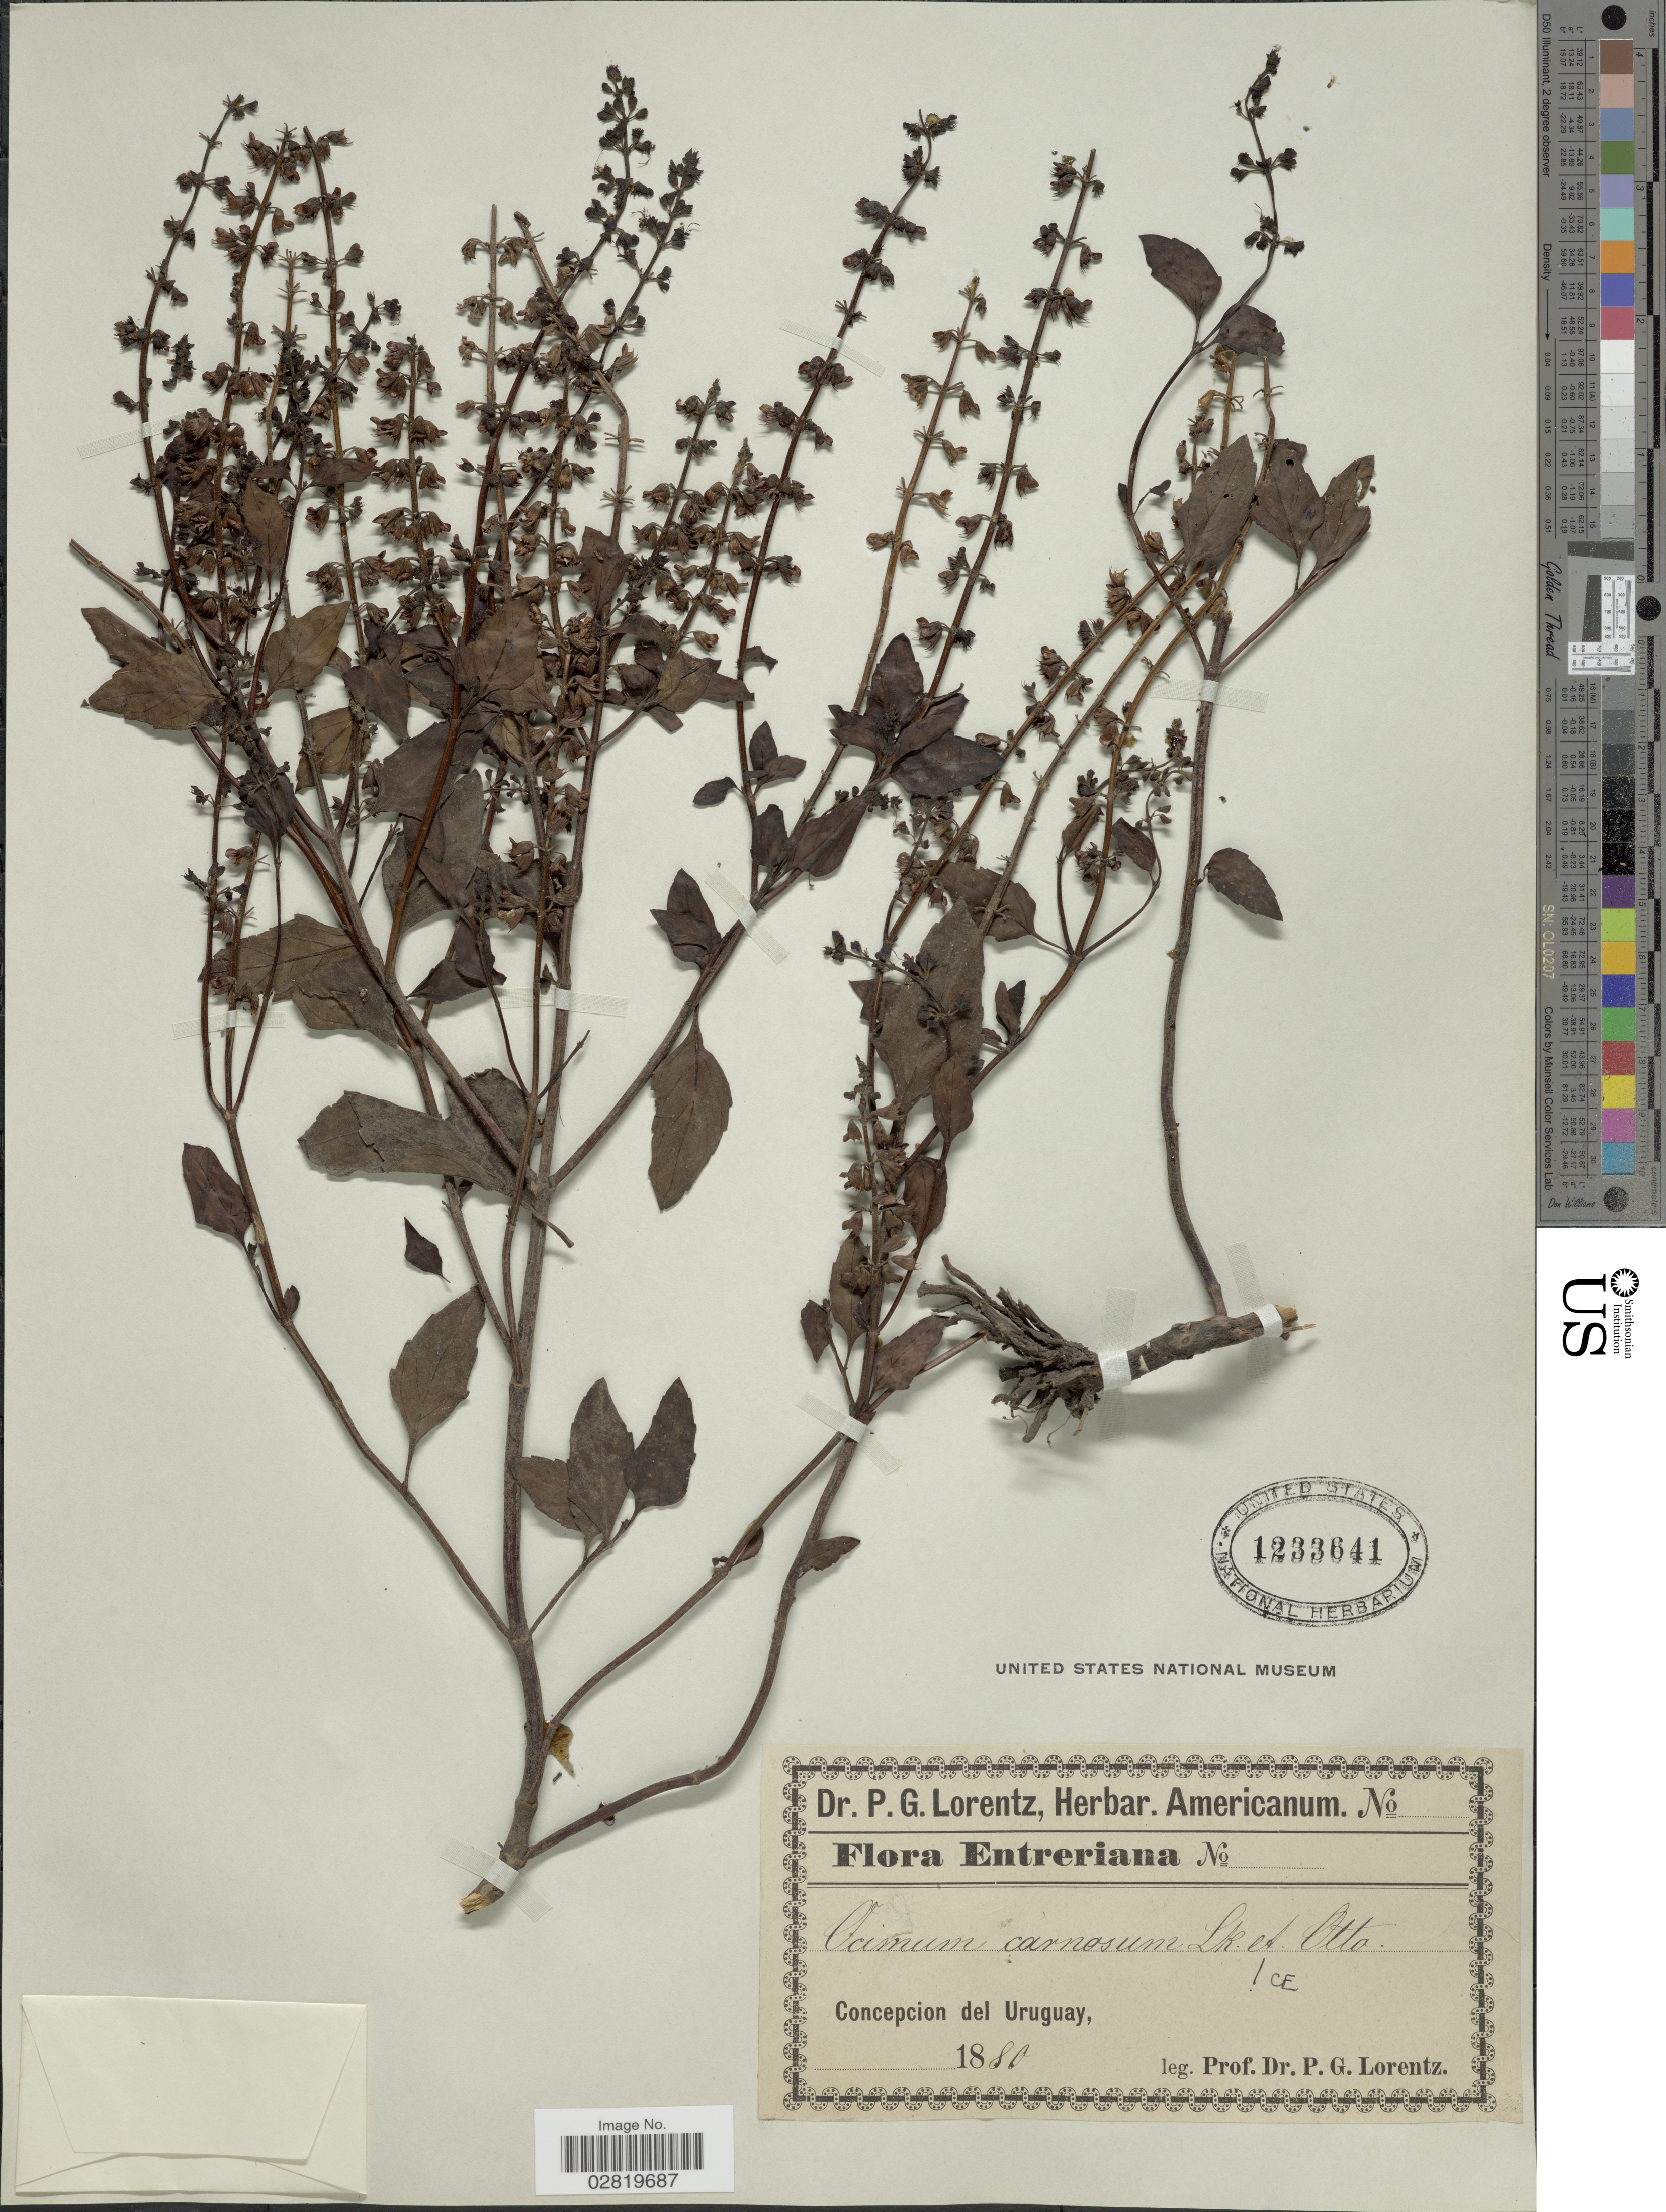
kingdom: Plantae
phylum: Tracheophyta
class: Magnoliopsida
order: Lamiales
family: Lamiaceae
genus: Ocimum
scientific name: Ocimum selloi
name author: Benth.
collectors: P. G. Lorentz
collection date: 1880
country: Uruguay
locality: Entreriana, Concepcion del Uruguay.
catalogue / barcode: US 1233641